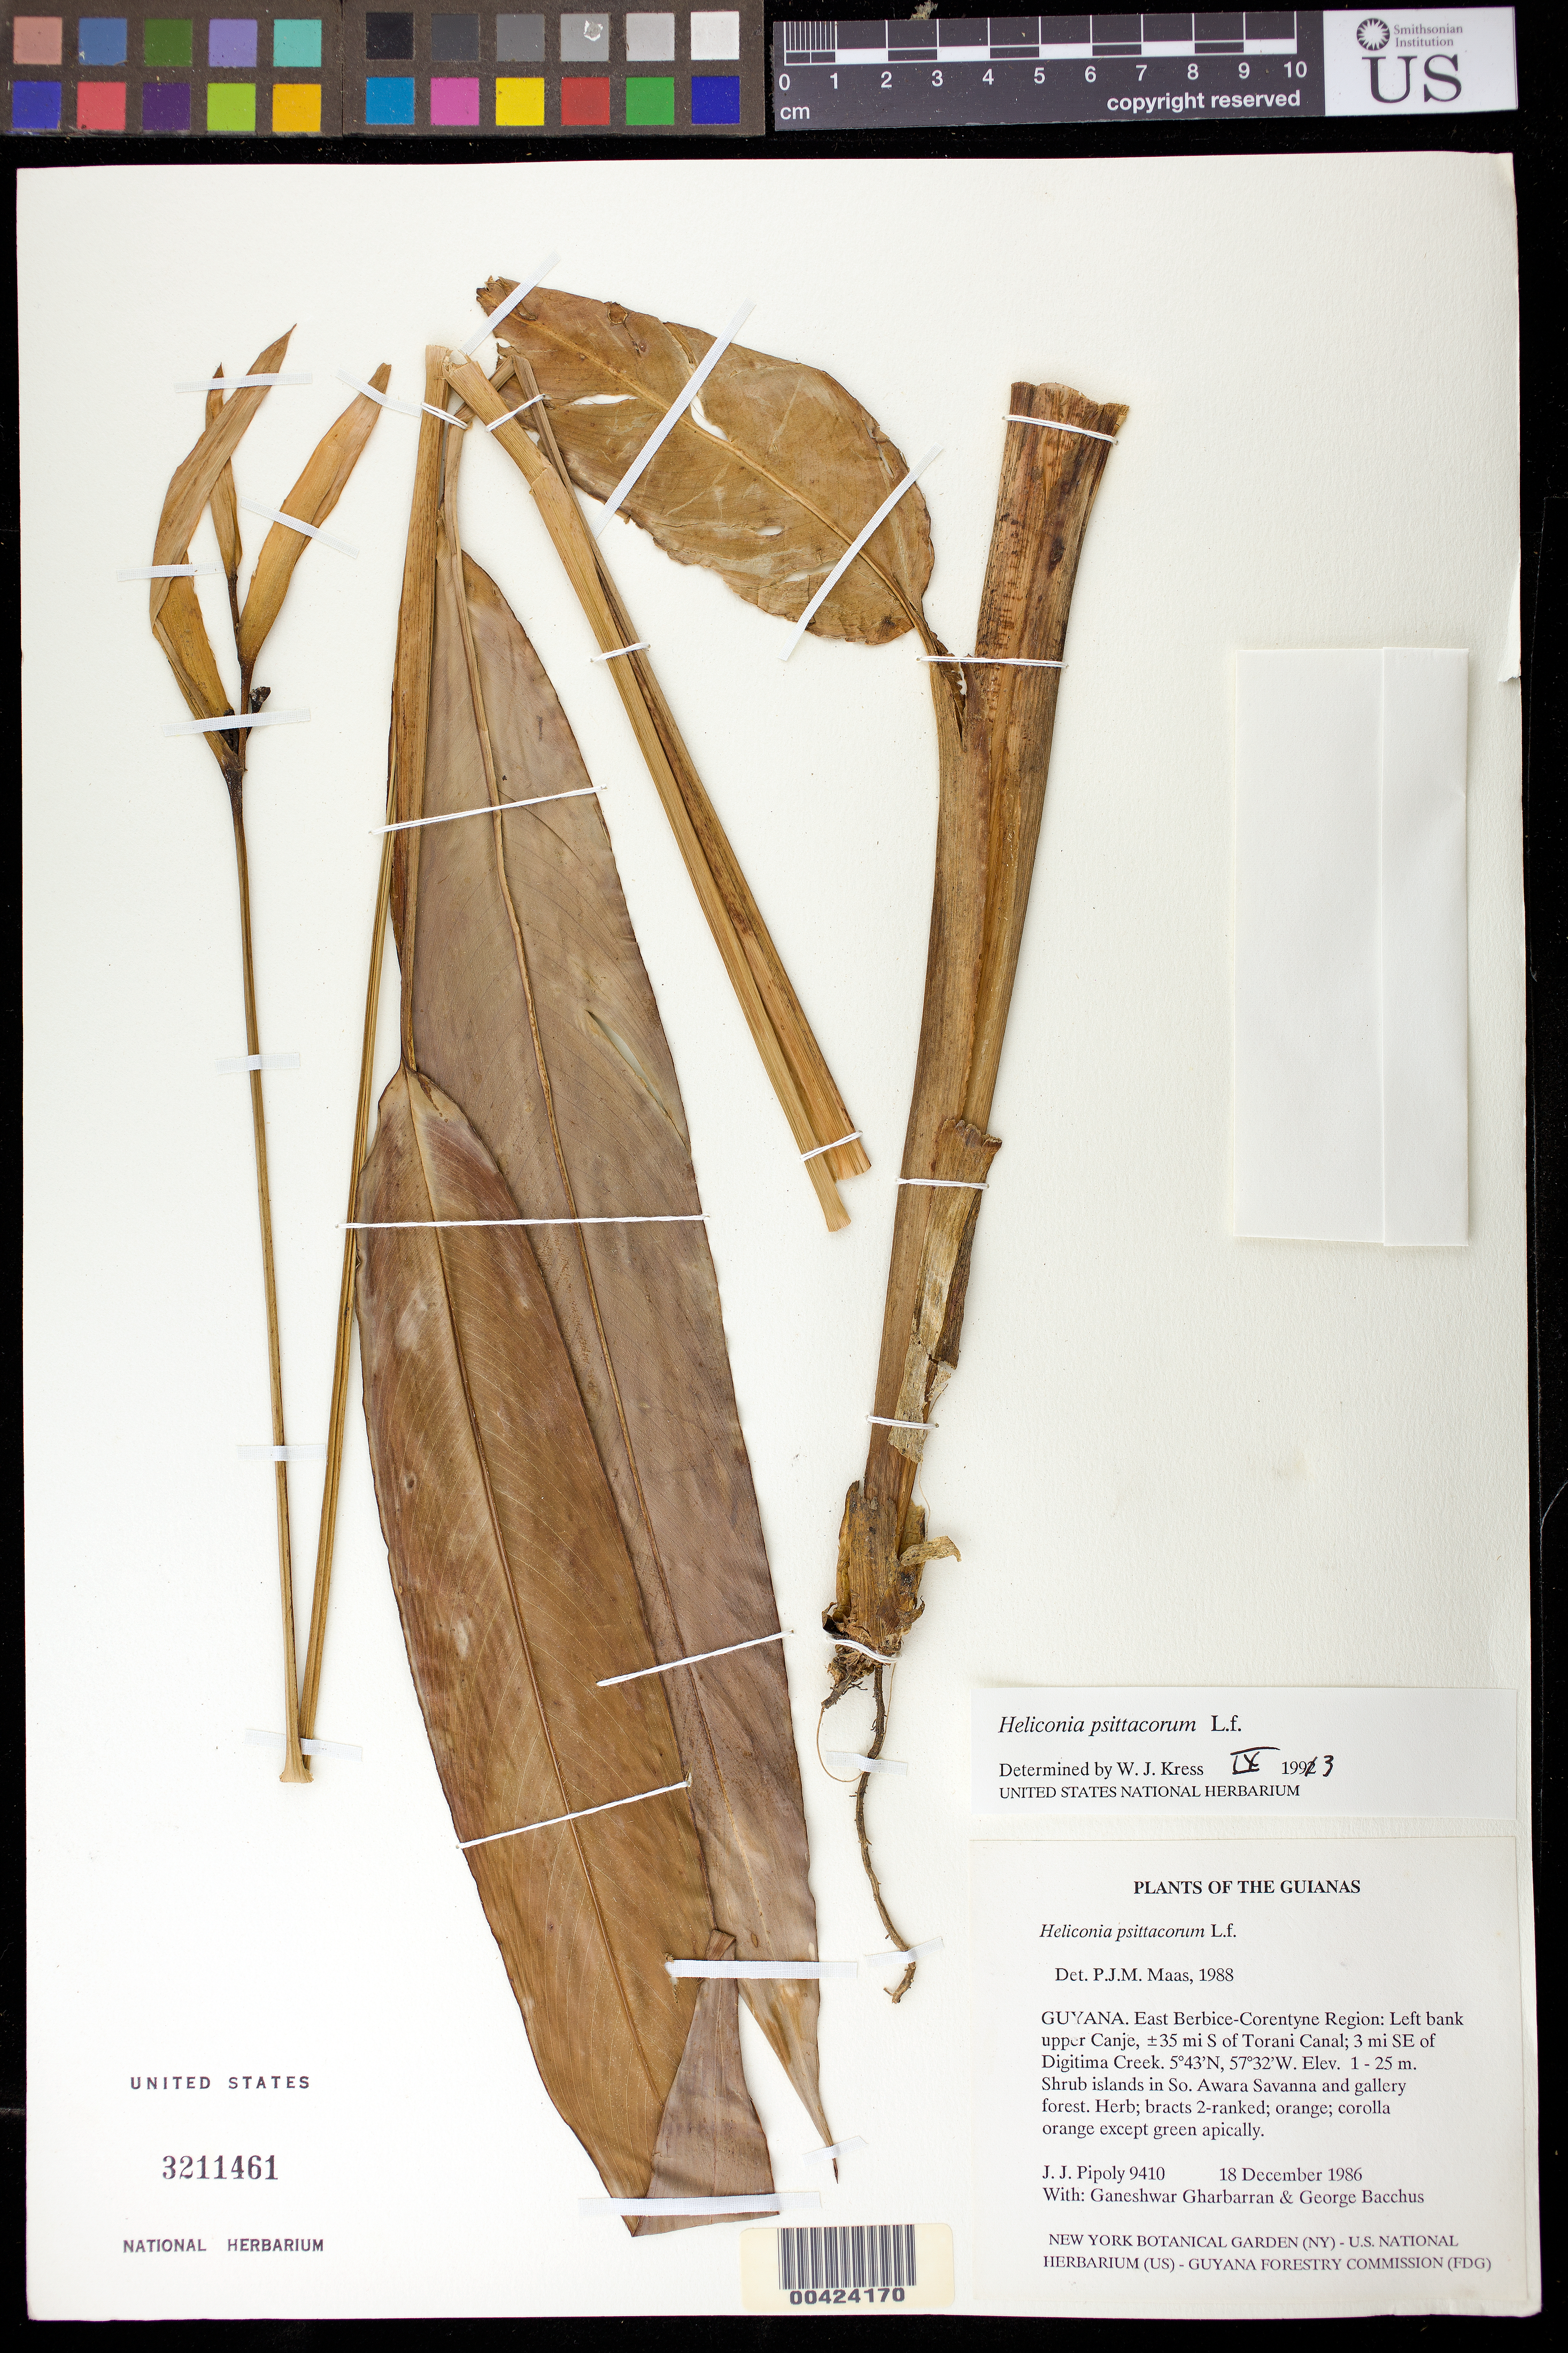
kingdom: Plantae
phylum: Tracheophyta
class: Liliopsida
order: Zingiberales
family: Heliconiaceae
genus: Heliconia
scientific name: Heliconia psittacorum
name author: L. f.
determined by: Kress, W. J., (US), Smithsonian Institution - National Museum of Natural History (UNITED STATES)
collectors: J. J. Pipoly, G. Gharbarran & G. Bacchus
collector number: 9410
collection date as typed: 18 Dec 1986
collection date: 1986-12-18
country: Guyana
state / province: E. Berbice-Corentyne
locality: Canji river, 35 mi s of torani canal; 3 mi se of digitima creek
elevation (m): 1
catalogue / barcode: US 3211461